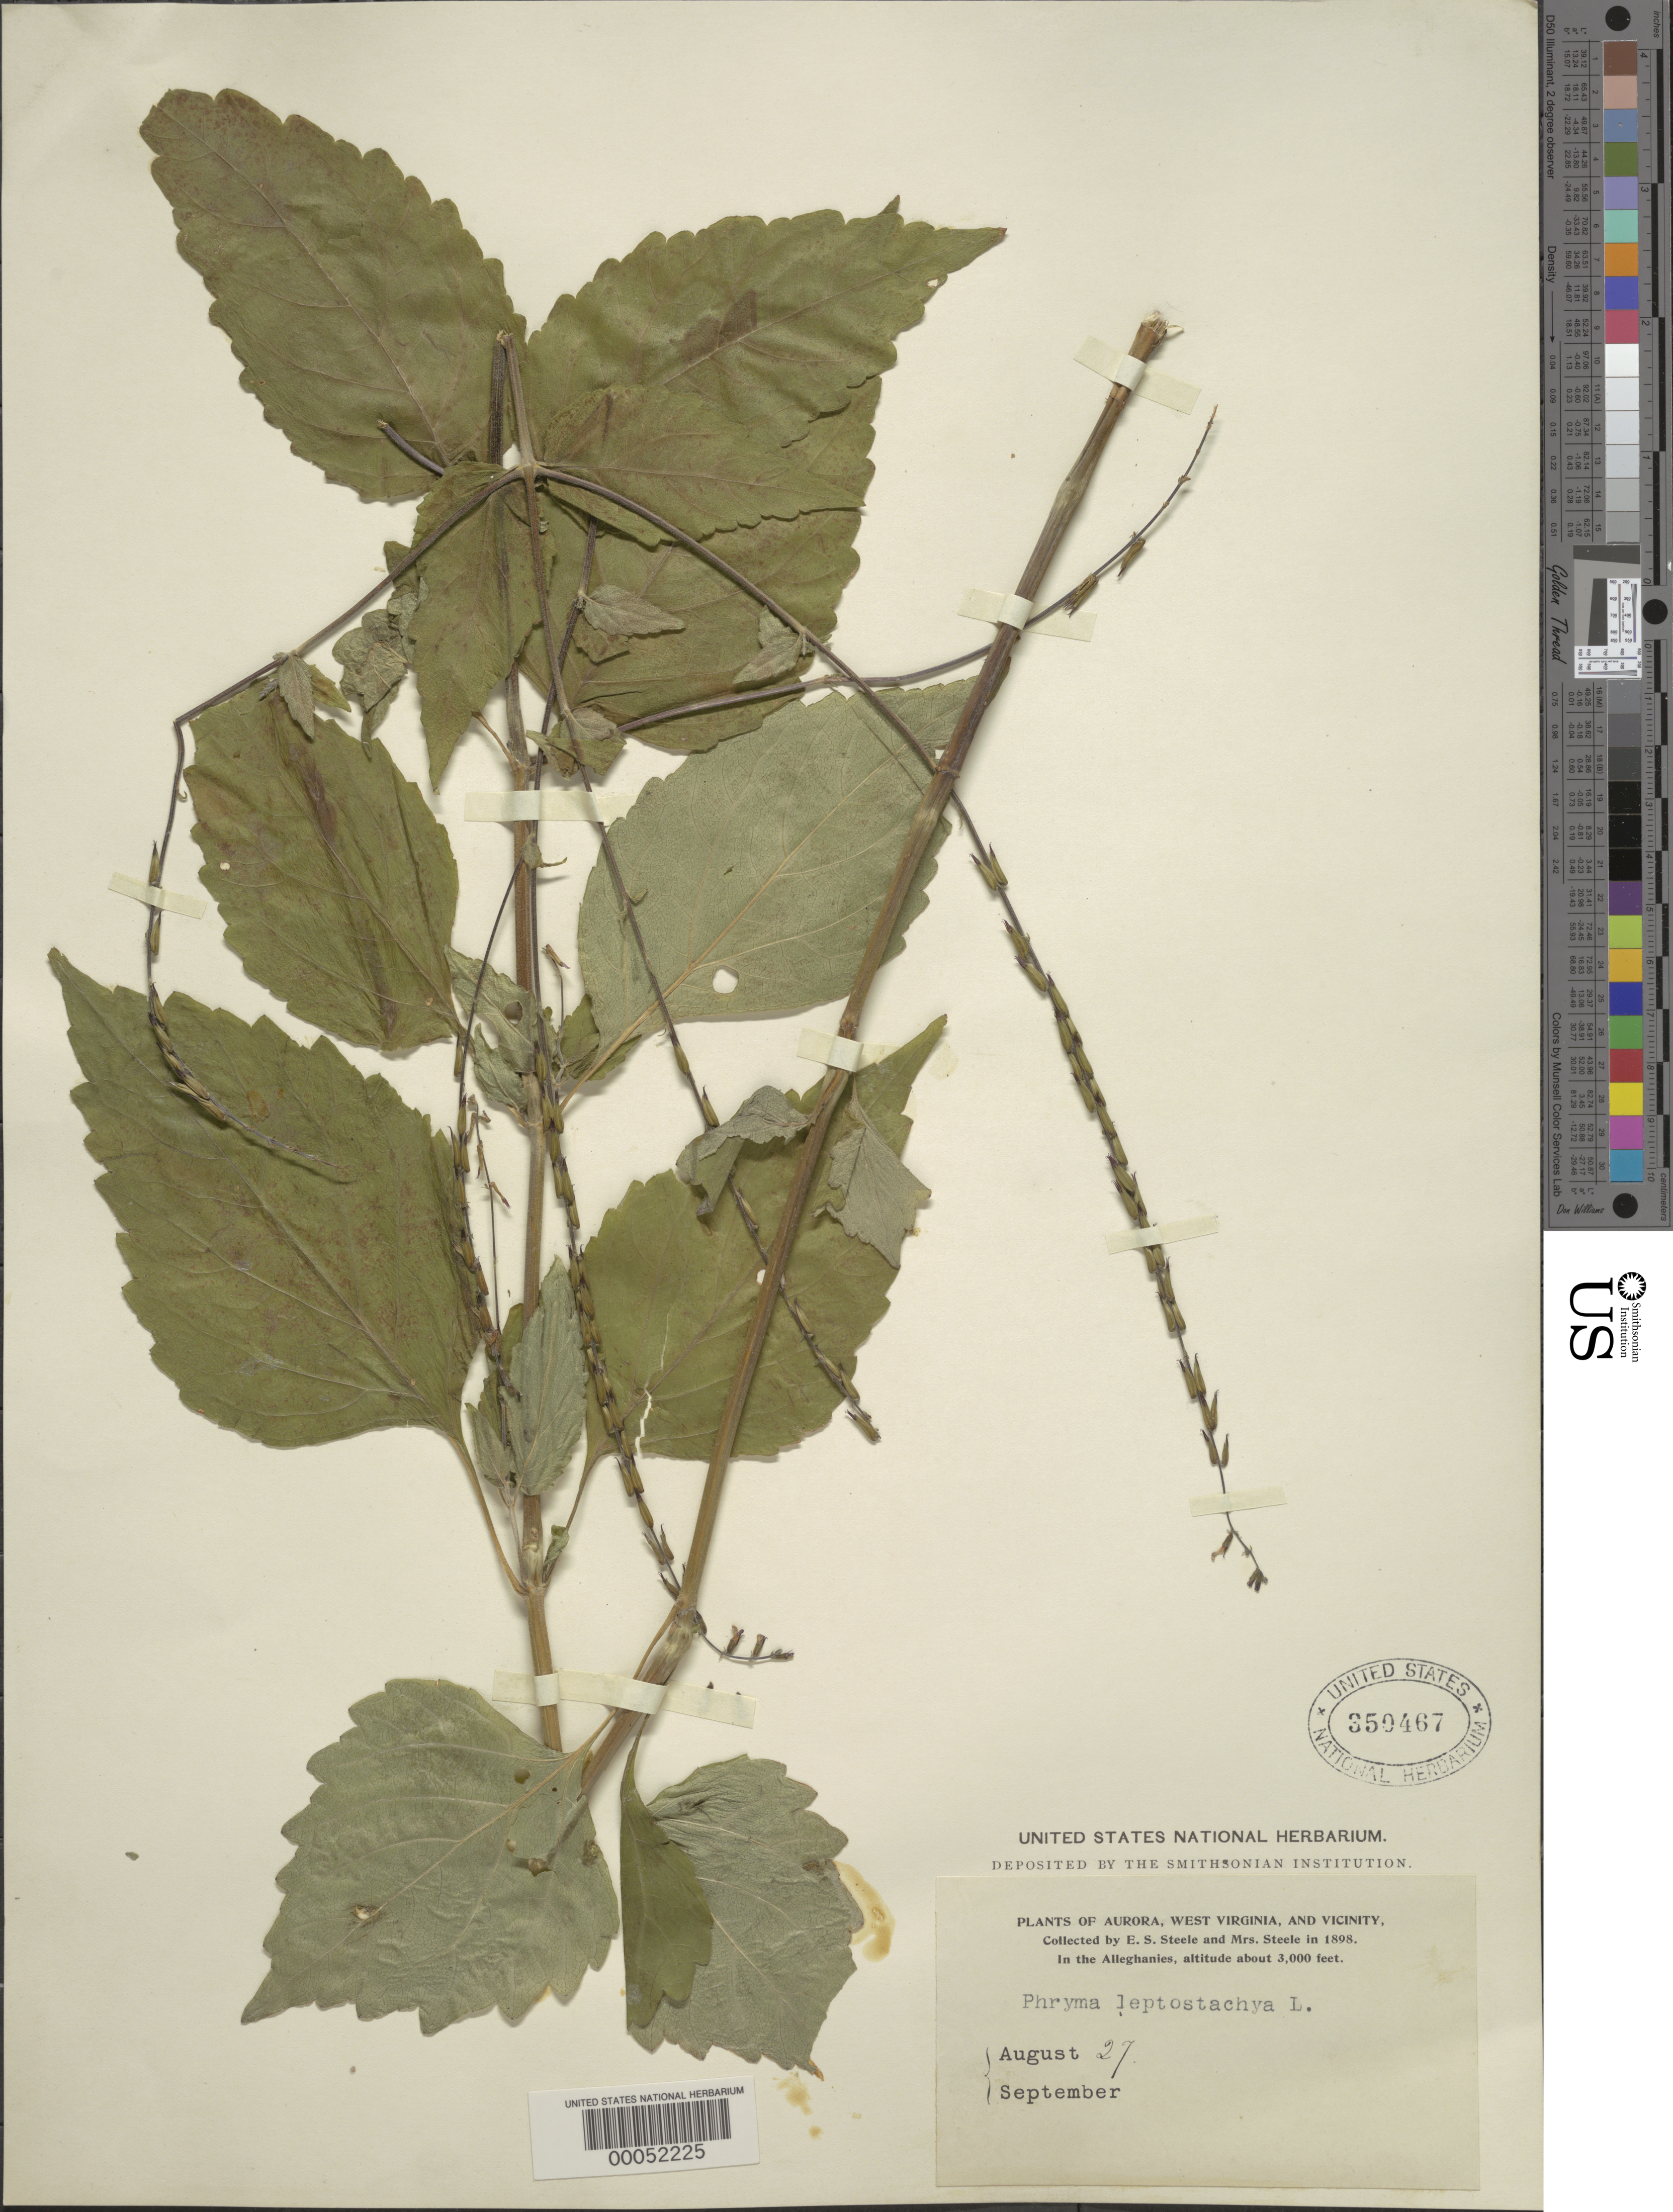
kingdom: Plantae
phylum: Tracheophyta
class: Magnoliopsida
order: Lamiales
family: Phrymaceae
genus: Phryma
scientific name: Phryma leptostachya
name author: L.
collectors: E. Steele & Mrs. E. S. Steele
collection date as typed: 27 Aug 1898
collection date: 1898-08-27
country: United States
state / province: West Virginia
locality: Aurora and vicinity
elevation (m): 914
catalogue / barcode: US 350467